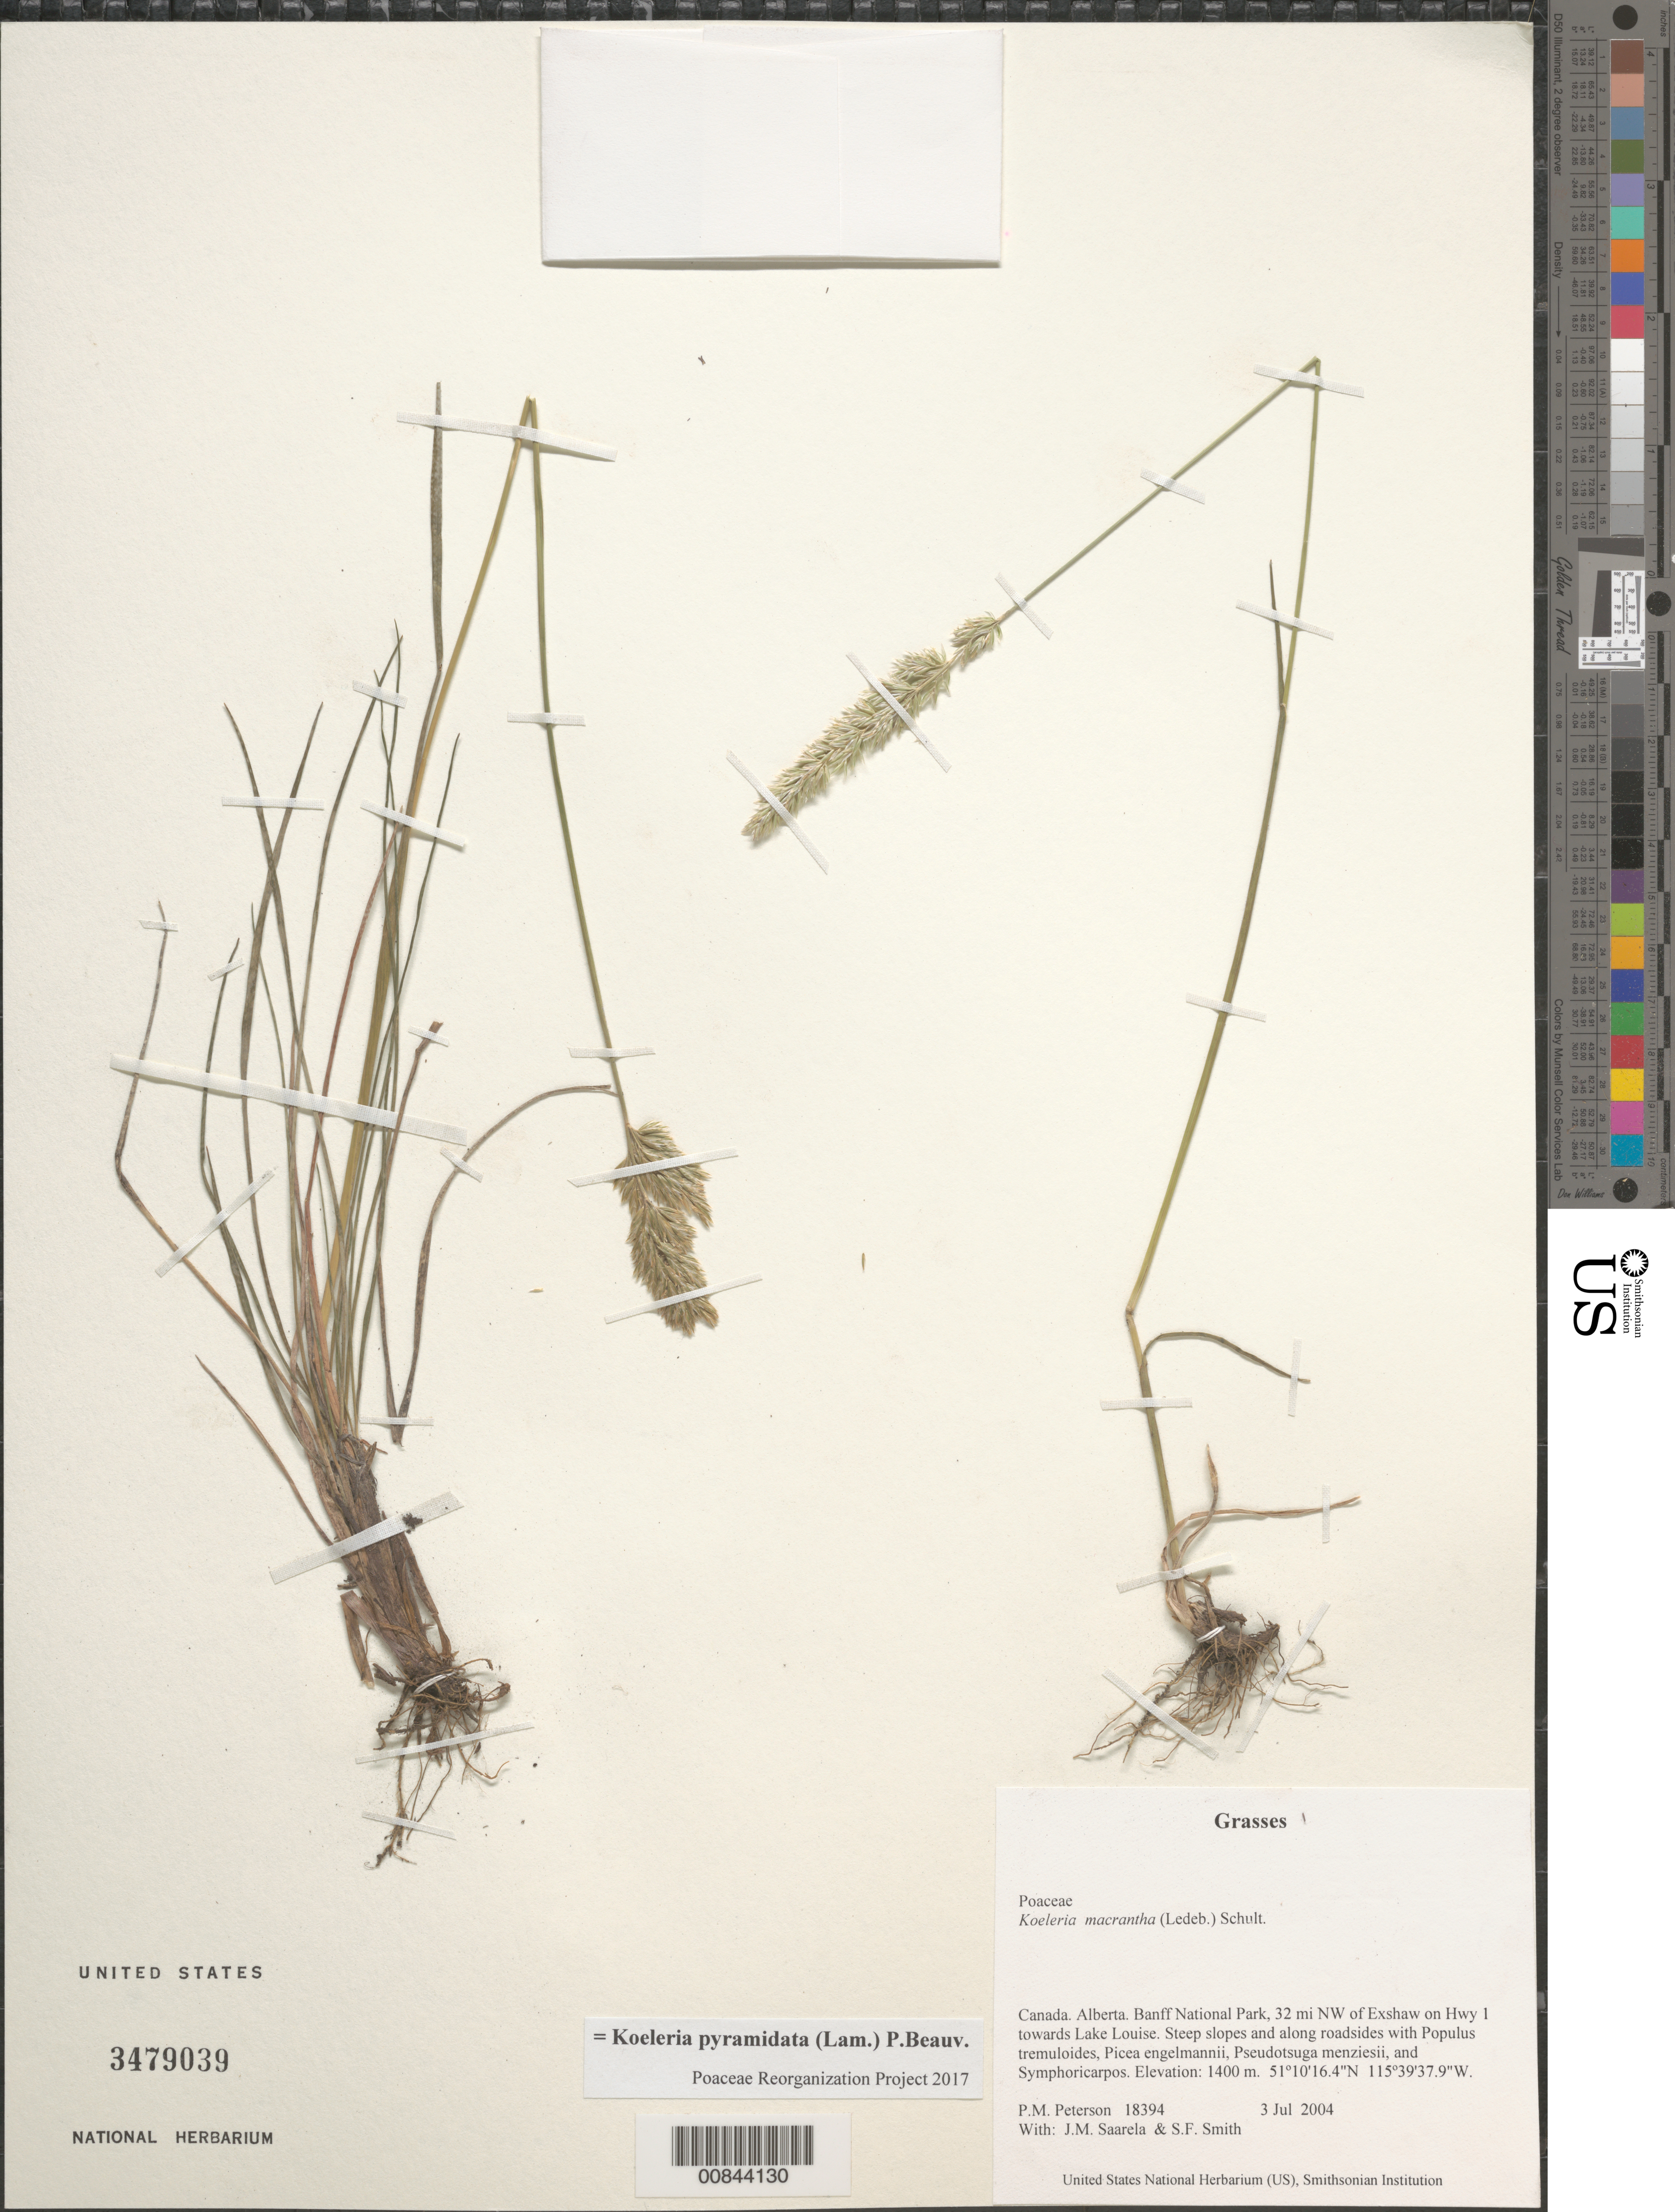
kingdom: Plantae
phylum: Tracheophyta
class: Liliopsida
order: Poales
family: Poaceae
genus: Koeleria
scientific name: Koeleria pyramidata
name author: (Lam.) P. Beauv.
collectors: P. M. Peterson, J. Saarela & S.F. Smith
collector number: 18394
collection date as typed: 03 Jul 2004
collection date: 2004-07-03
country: Canada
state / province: Alberta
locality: Banff National Park, 32 mi NW of Exshaw on Hwy 1 towards Lake Louise. Steep slopes and along roadsides with Populus tremuloides, Picea engelmannii, Pseudotsuga menziesii, and Symphoricarpos.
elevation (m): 1400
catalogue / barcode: US 3479039